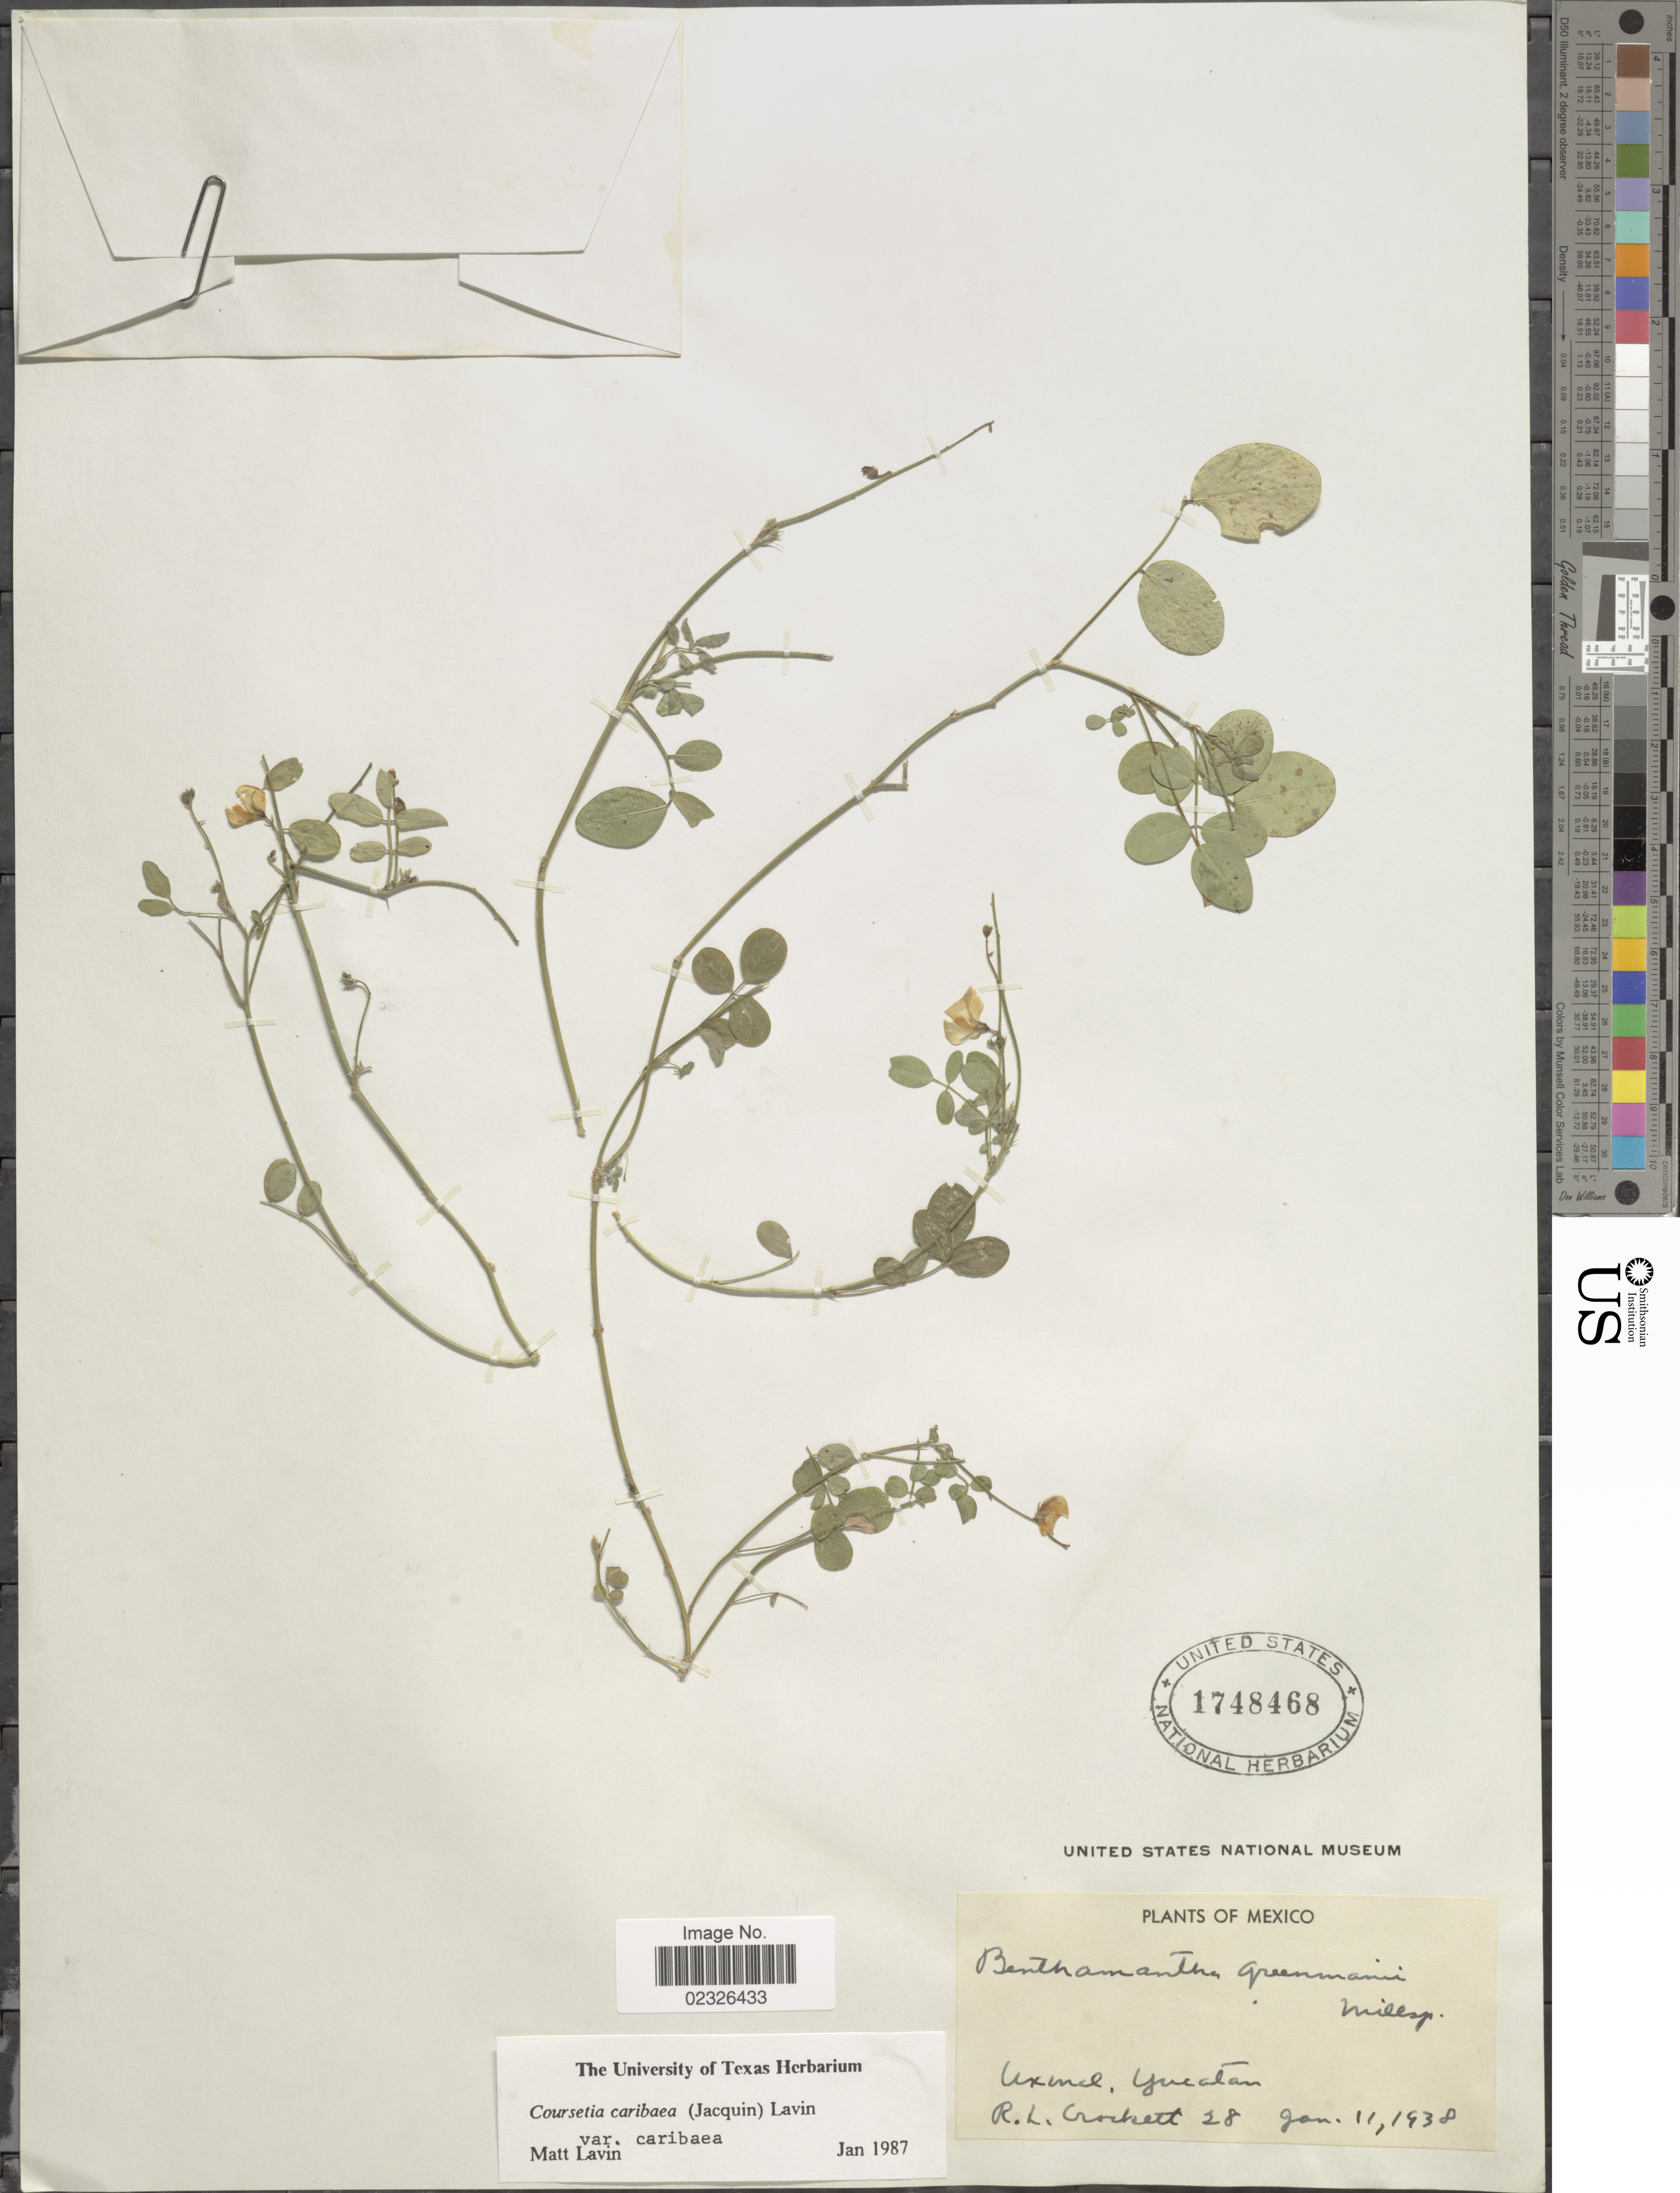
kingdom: Plantae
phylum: Tracheophyta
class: Magnoliopsida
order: Fabales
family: Fabaceae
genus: Coursetia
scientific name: Coursetia caribaea var. caribaea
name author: (Jacq.) Lavin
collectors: R. Crockett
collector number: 28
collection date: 1938-01-11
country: Mexico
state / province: Yucatán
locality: Uxmal, Yucatan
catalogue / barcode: US 1748468